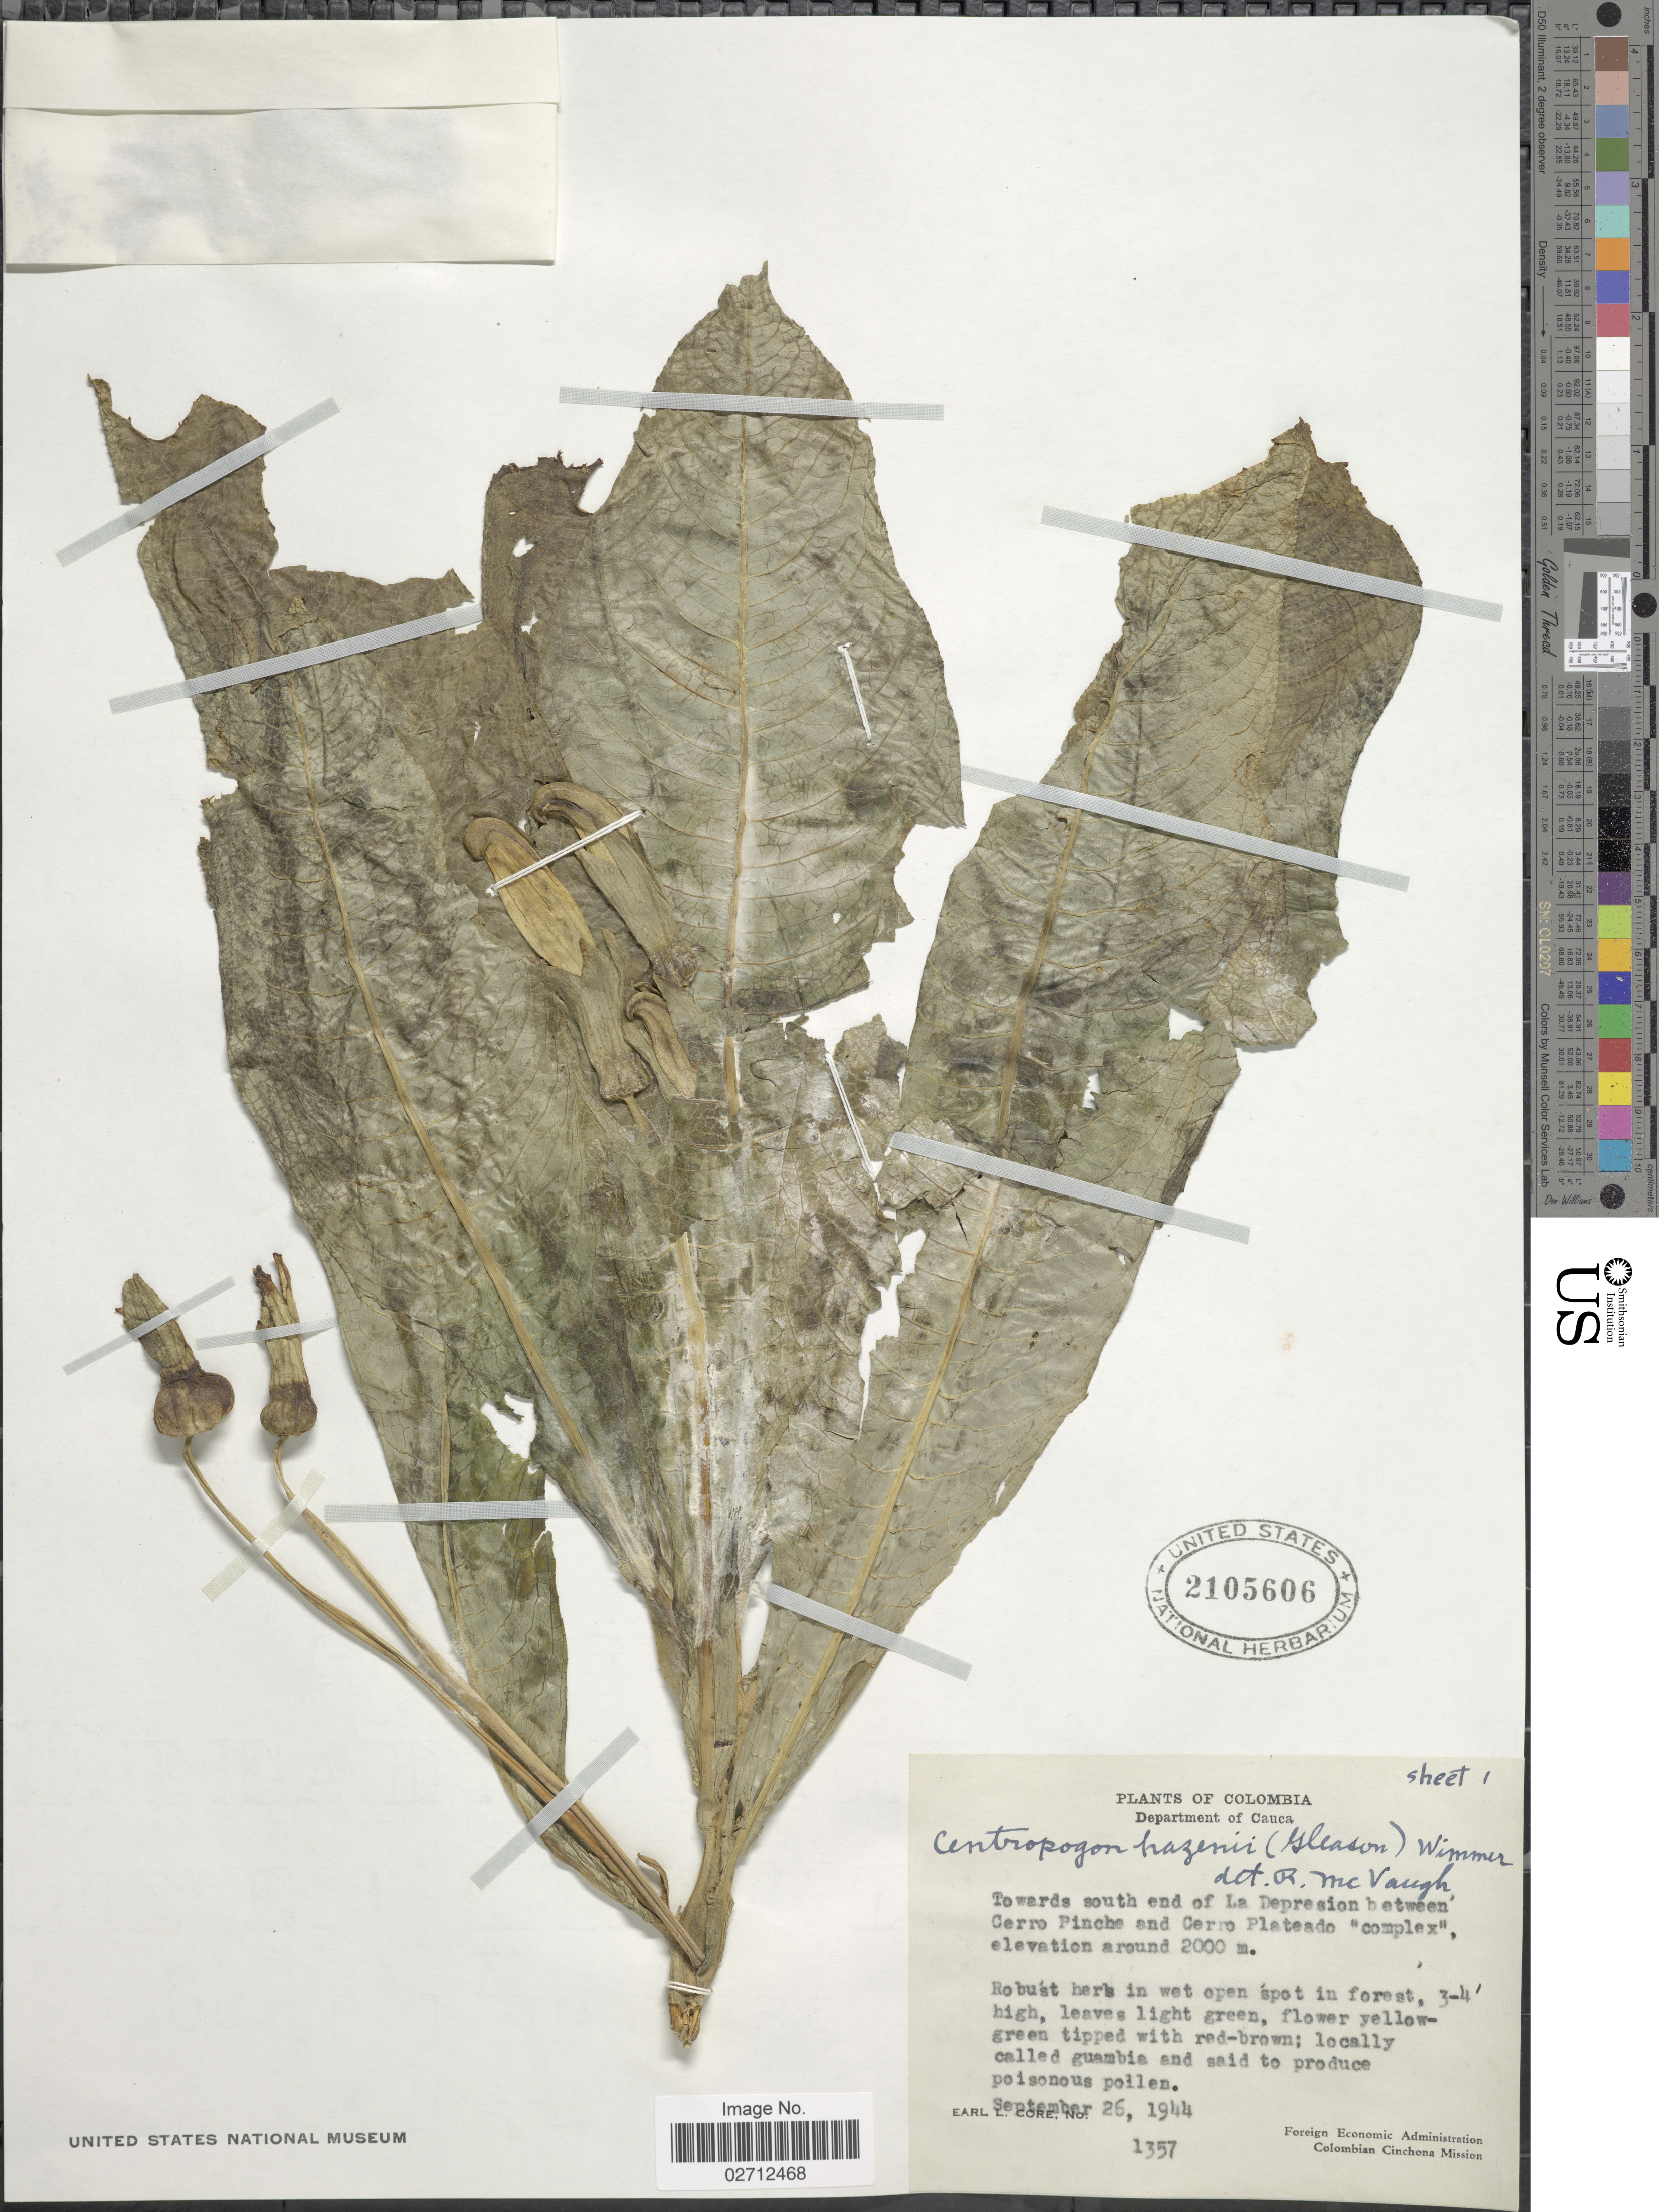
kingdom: Plantae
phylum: Tracheophyta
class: Magnoliopsida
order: Asterales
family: Campanulaceae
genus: Centropogon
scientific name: Centropogon nigricans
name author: Zahlbr.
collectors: E. L. Core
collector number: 1357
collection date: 1944-09-26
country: Colombia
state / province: Cauca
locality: Department of Cauca, Towards south end of La Depresion between Cerro Pinche and Cerro Plateado 'complex'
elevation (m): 2000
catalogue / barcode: US 2105606